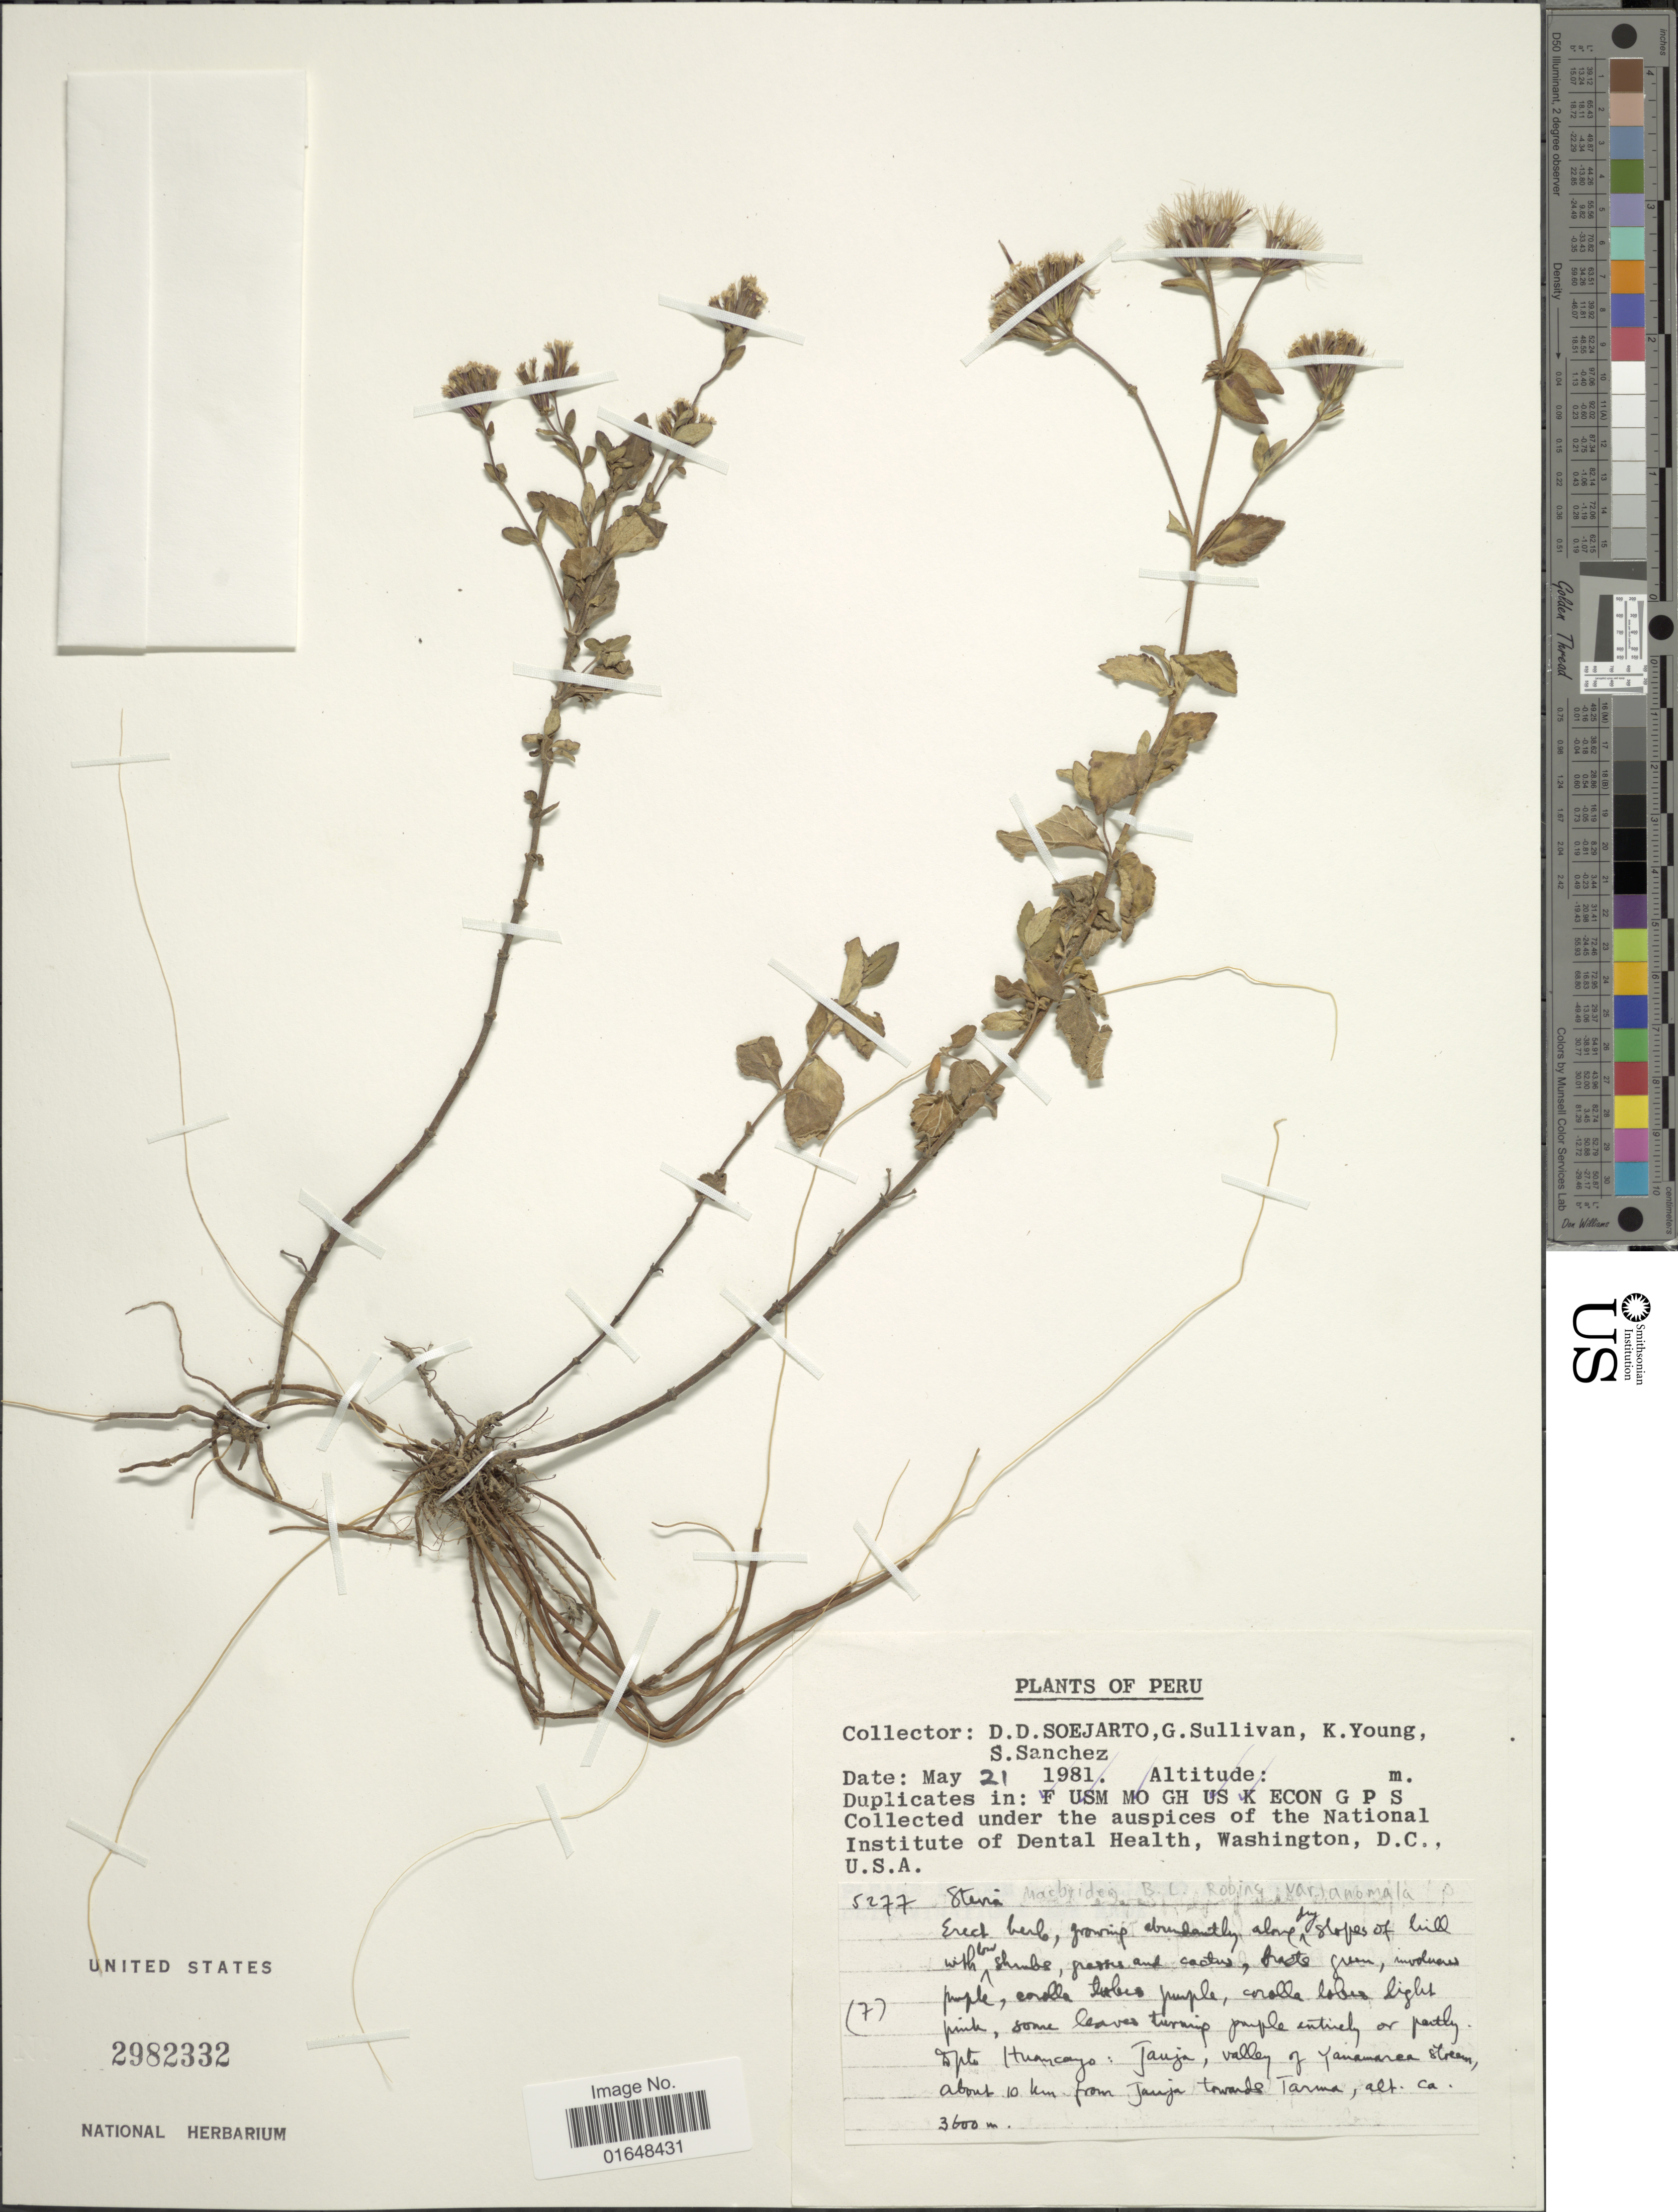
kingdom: Plantae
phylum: Tracheophyta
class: Magnoliopsida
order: Asterales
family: Asteraceae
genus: Stevia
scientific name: Stevia macbridei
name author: B.L. Rob.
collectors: G. Sullivan, K. Young & S. Sanchez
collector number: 5277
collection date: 1981-05-21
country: Peru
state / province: Junín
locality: Jauja, valley of Yanamarca stream, about 10 km. from Jauja towards Tarma, Dpto. Huancayo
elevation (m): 3600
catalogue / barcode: US 2982332